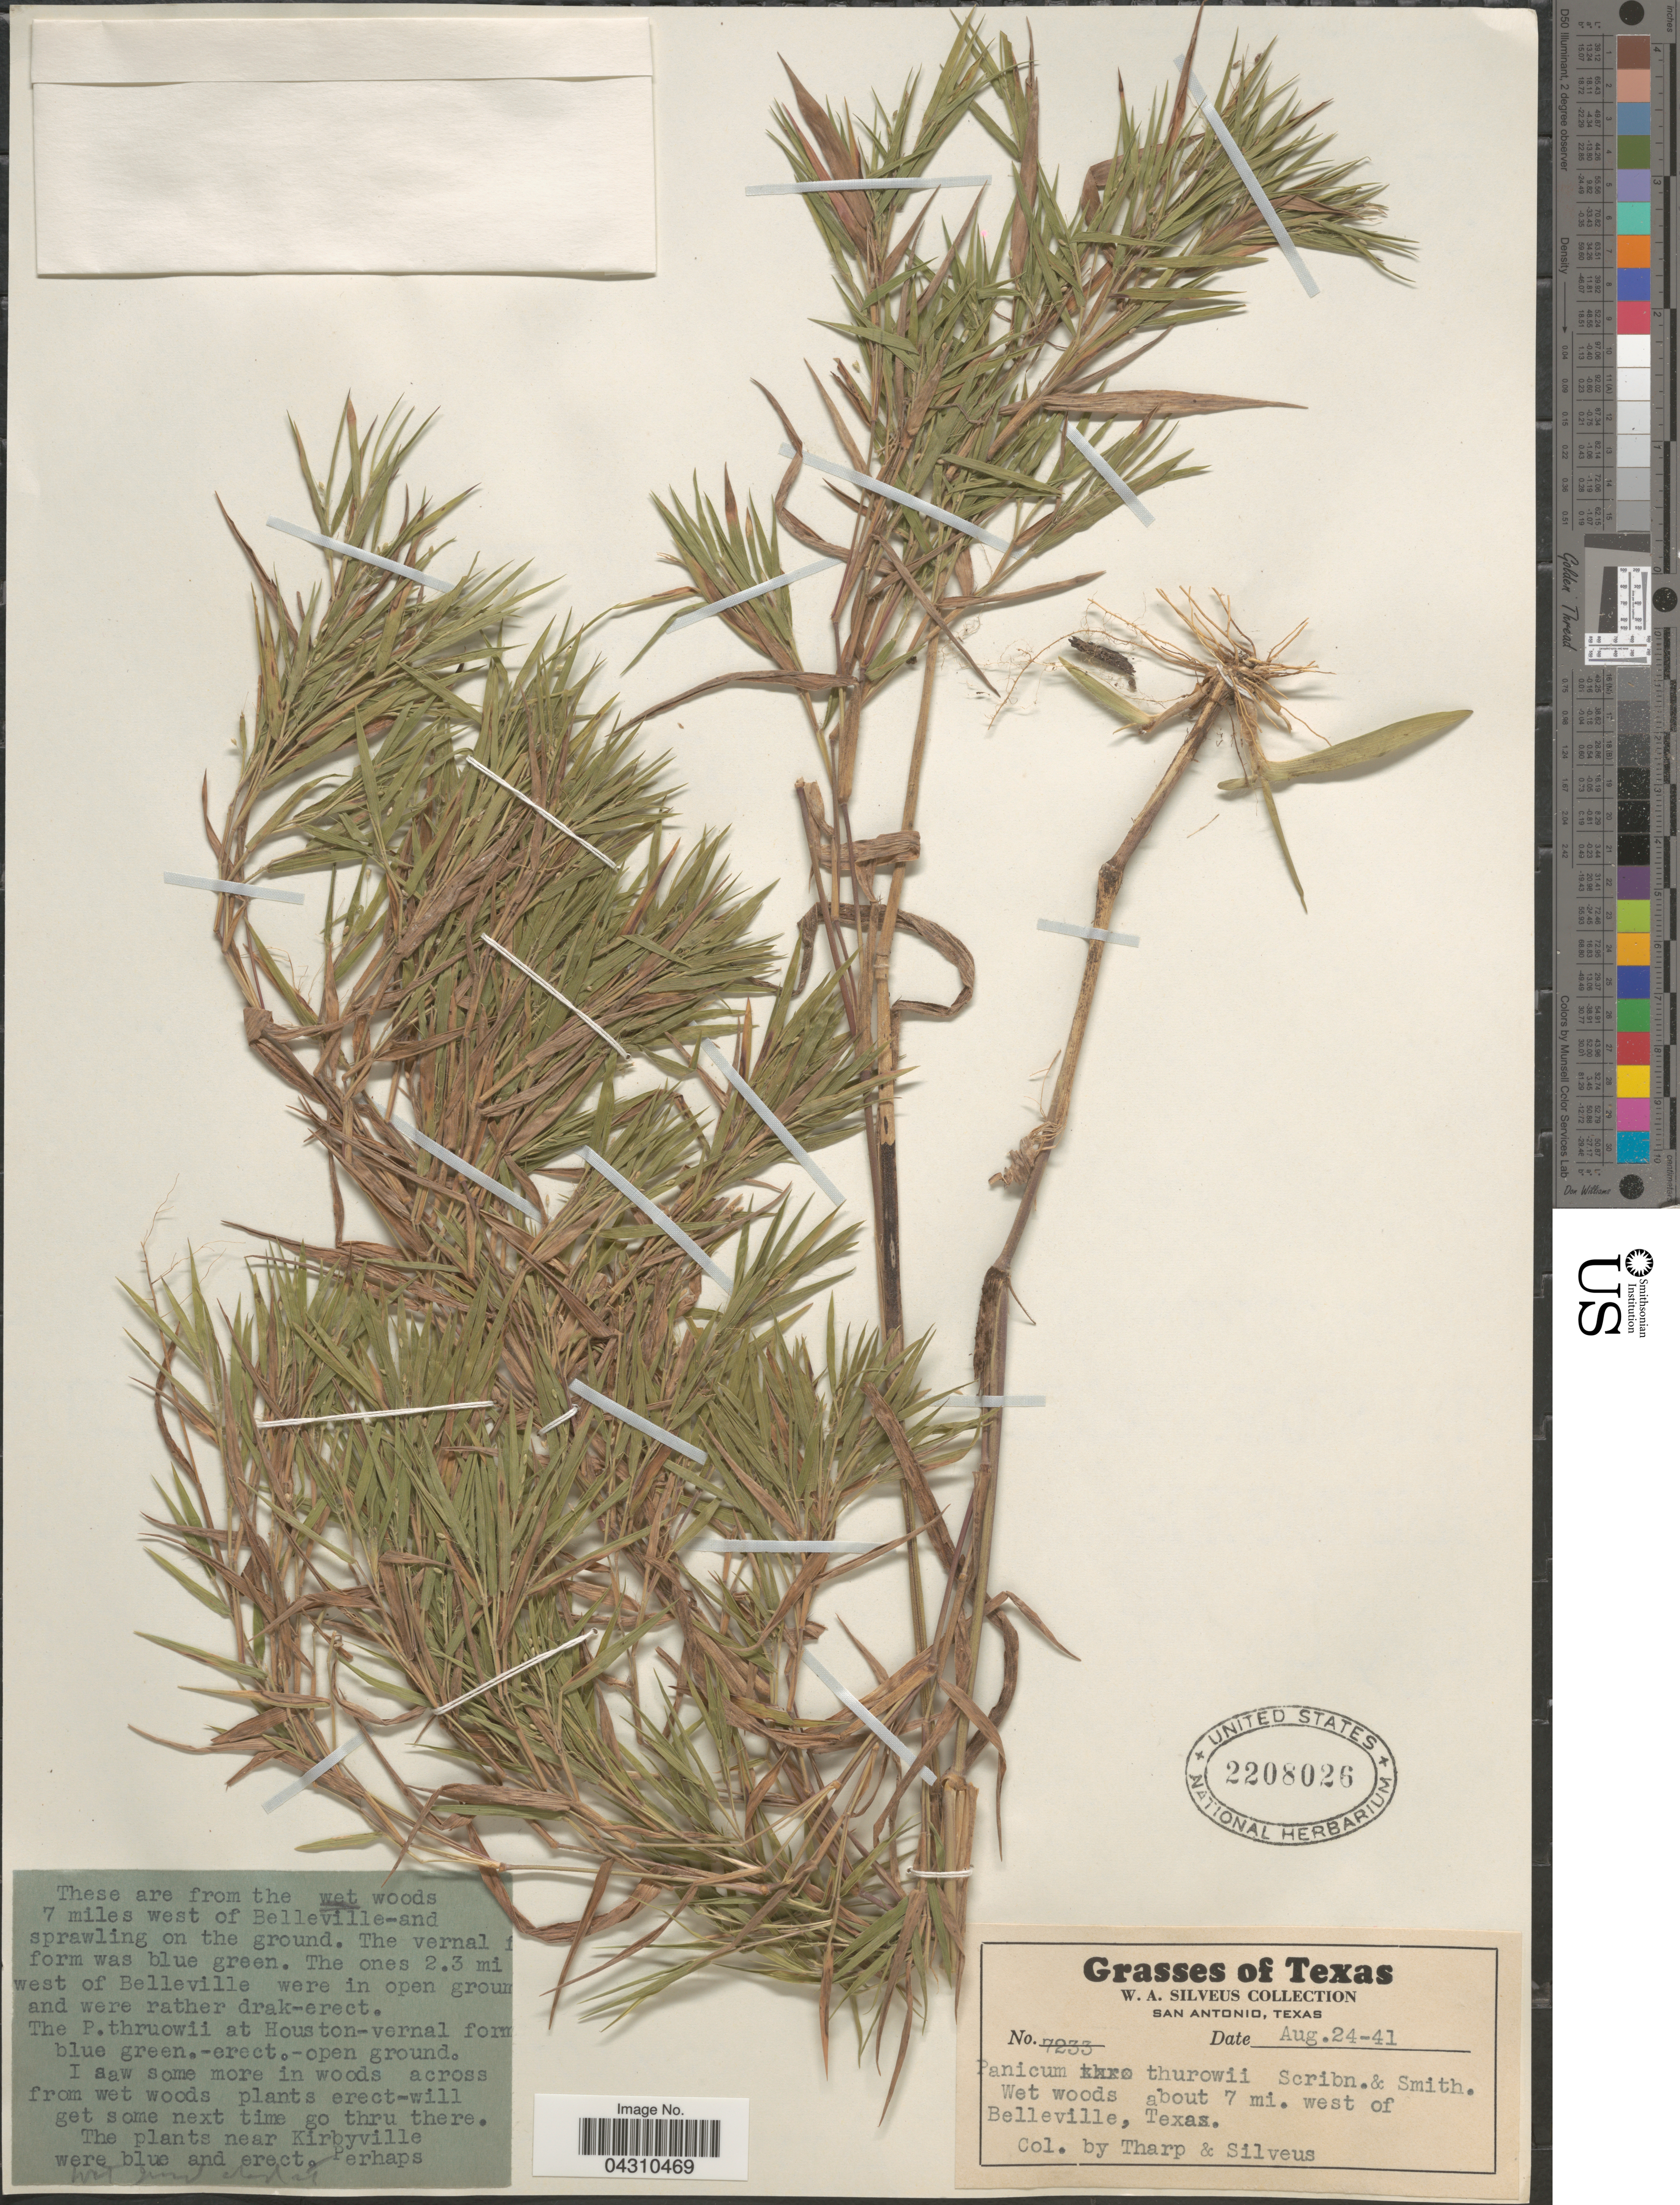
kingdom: Plantae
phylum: Tracheophyta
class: Liliopsida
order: Poales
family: Poaceae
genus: Dichanthelium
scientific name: Dichanthelium acuminatum var. acuminatum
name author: (Sw.) Gould & C.A. Clark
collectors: Tharp, -- & W. Silveus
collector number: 7233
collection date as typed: Transcribed d/m/y: 24/8/41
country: United States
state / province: Texas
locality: Wet woods about 7 mi. west of Belleville.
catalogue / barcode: US 2208026